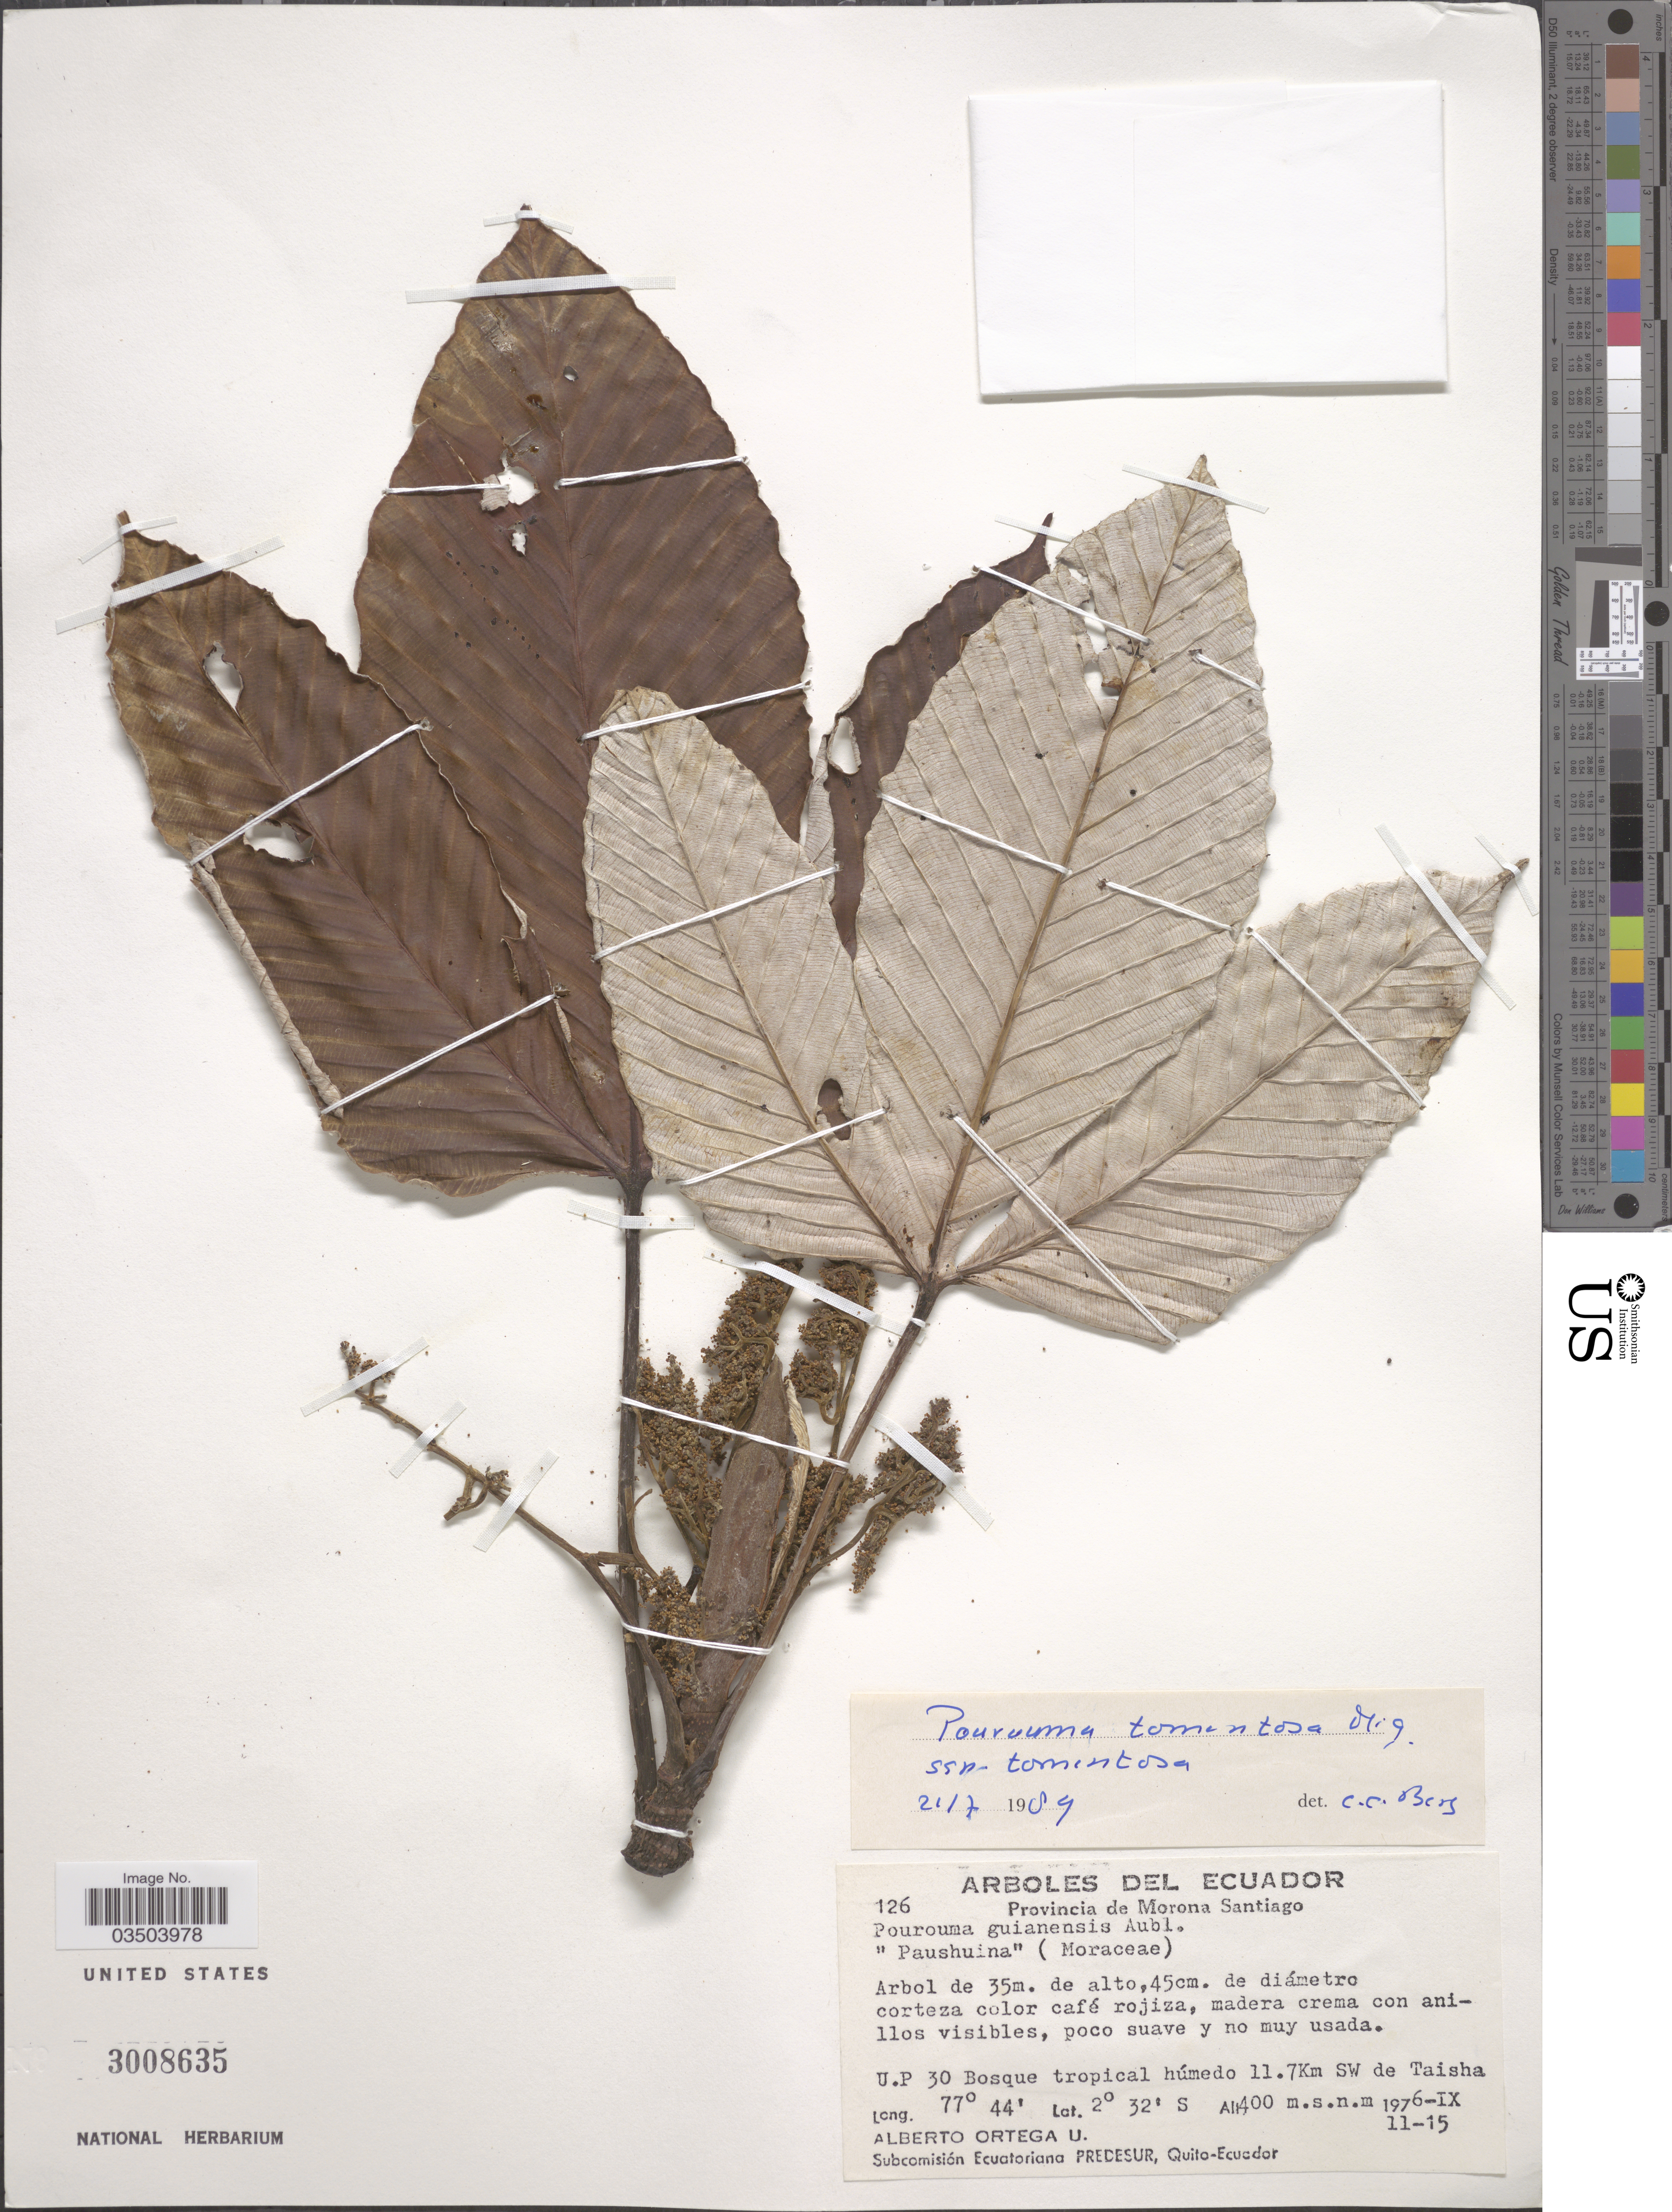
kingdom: Plantae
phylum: Tracheophyta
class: Magnoliopsida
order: Rosales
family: Urticaceae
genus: Pourouma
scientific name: Pourouma tomentosa subsp. persecta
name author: Standl. ex C.C. Berg & Heusden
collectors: A. T. Ortega U.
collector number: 126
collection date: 1976-09-11/1976-09-15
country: Ecuador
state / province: Morona-Santiago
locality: Provincia de Morona Santiago. U.P 30 Bosque tropical Húmedo 11.7Km SW de Taisha.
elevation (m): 400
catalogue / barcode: US 3008635